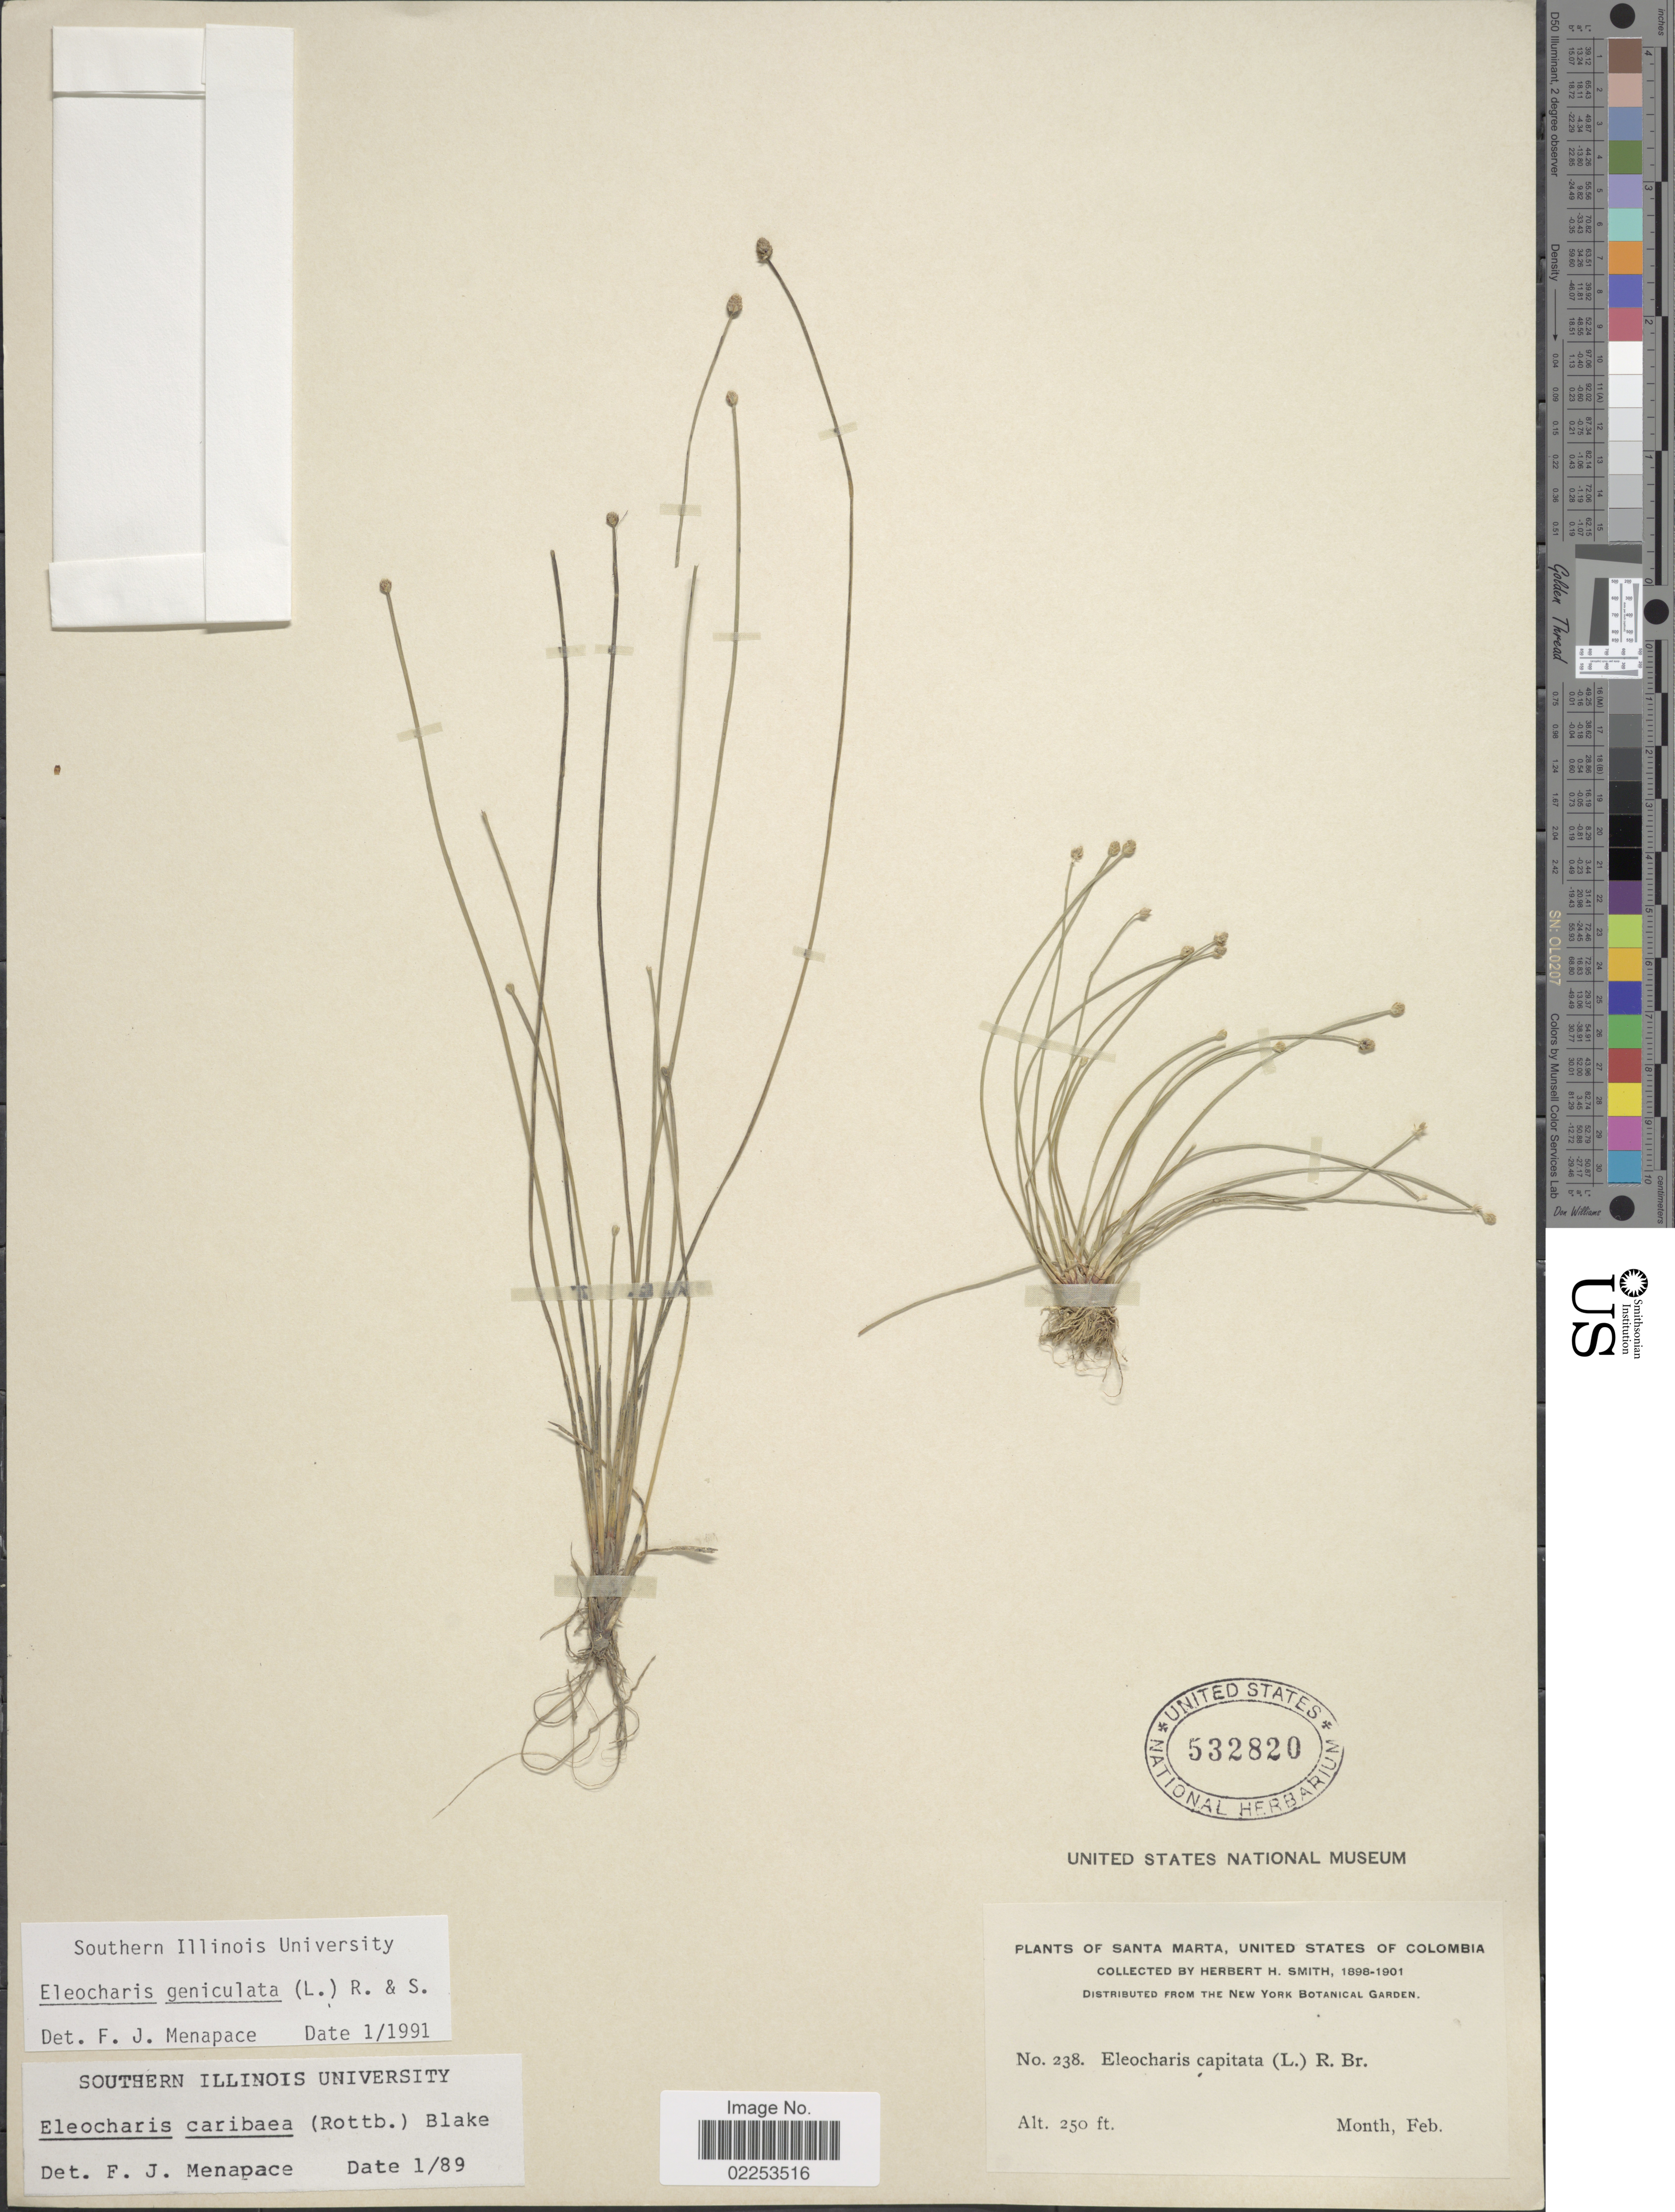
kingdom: Plantae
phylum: Tracheophyta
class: Liliopsida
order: Poales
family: Cyperaceae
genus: Eleocharis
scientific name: Eleocharis geniculata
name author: (L.) Roem. & Schult.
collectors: Herbert H. Smith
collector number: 238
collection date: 1898-02/1901-02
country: Colombia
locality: Santa Marta, United State of Colombia.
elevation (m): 76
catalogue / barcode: US 532820